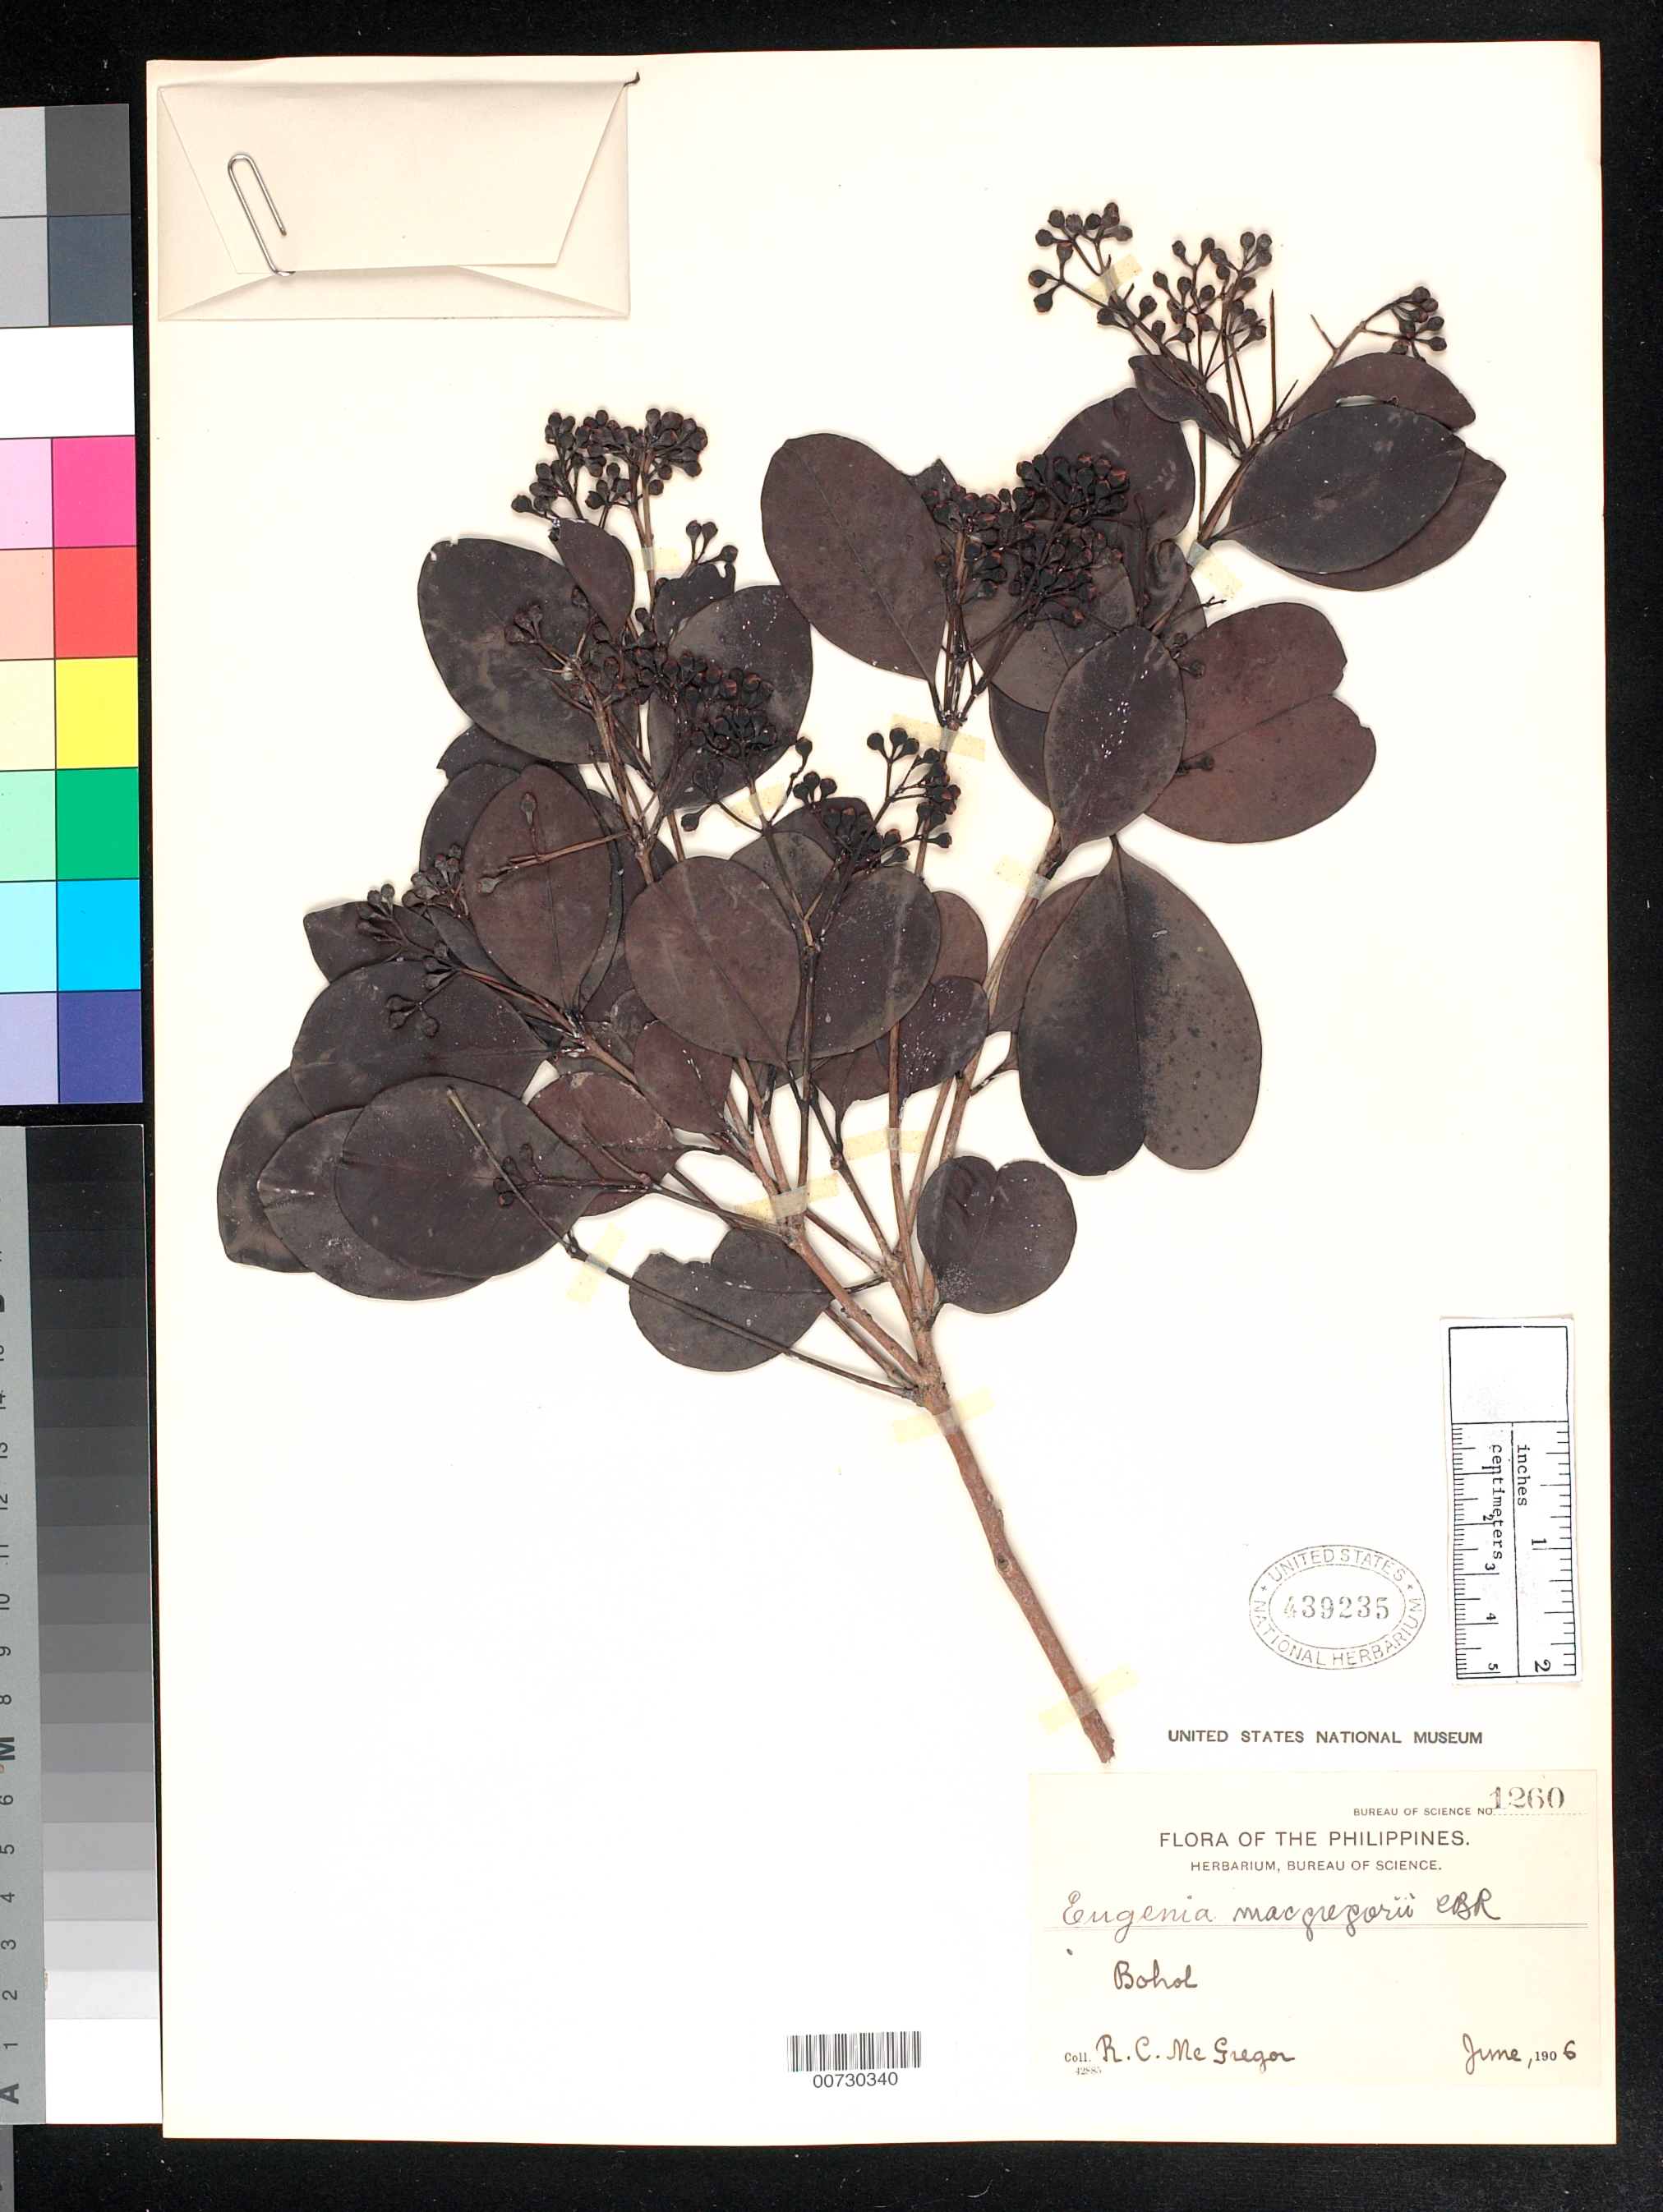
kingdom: Plantae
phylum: Tracheophyta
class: Magnoliopsida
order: Myrtales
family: Myrtaceae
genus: Syzygium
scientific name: Syzygium macgregorii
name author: (Merr.) Merr.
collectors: R. C. McGregor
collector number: Bur. Sci. 1260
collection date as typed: Jun 1906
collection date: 1906-06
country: Philippines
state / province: Central Visayas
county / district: Bohol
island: Bohol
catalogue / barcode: US 439235